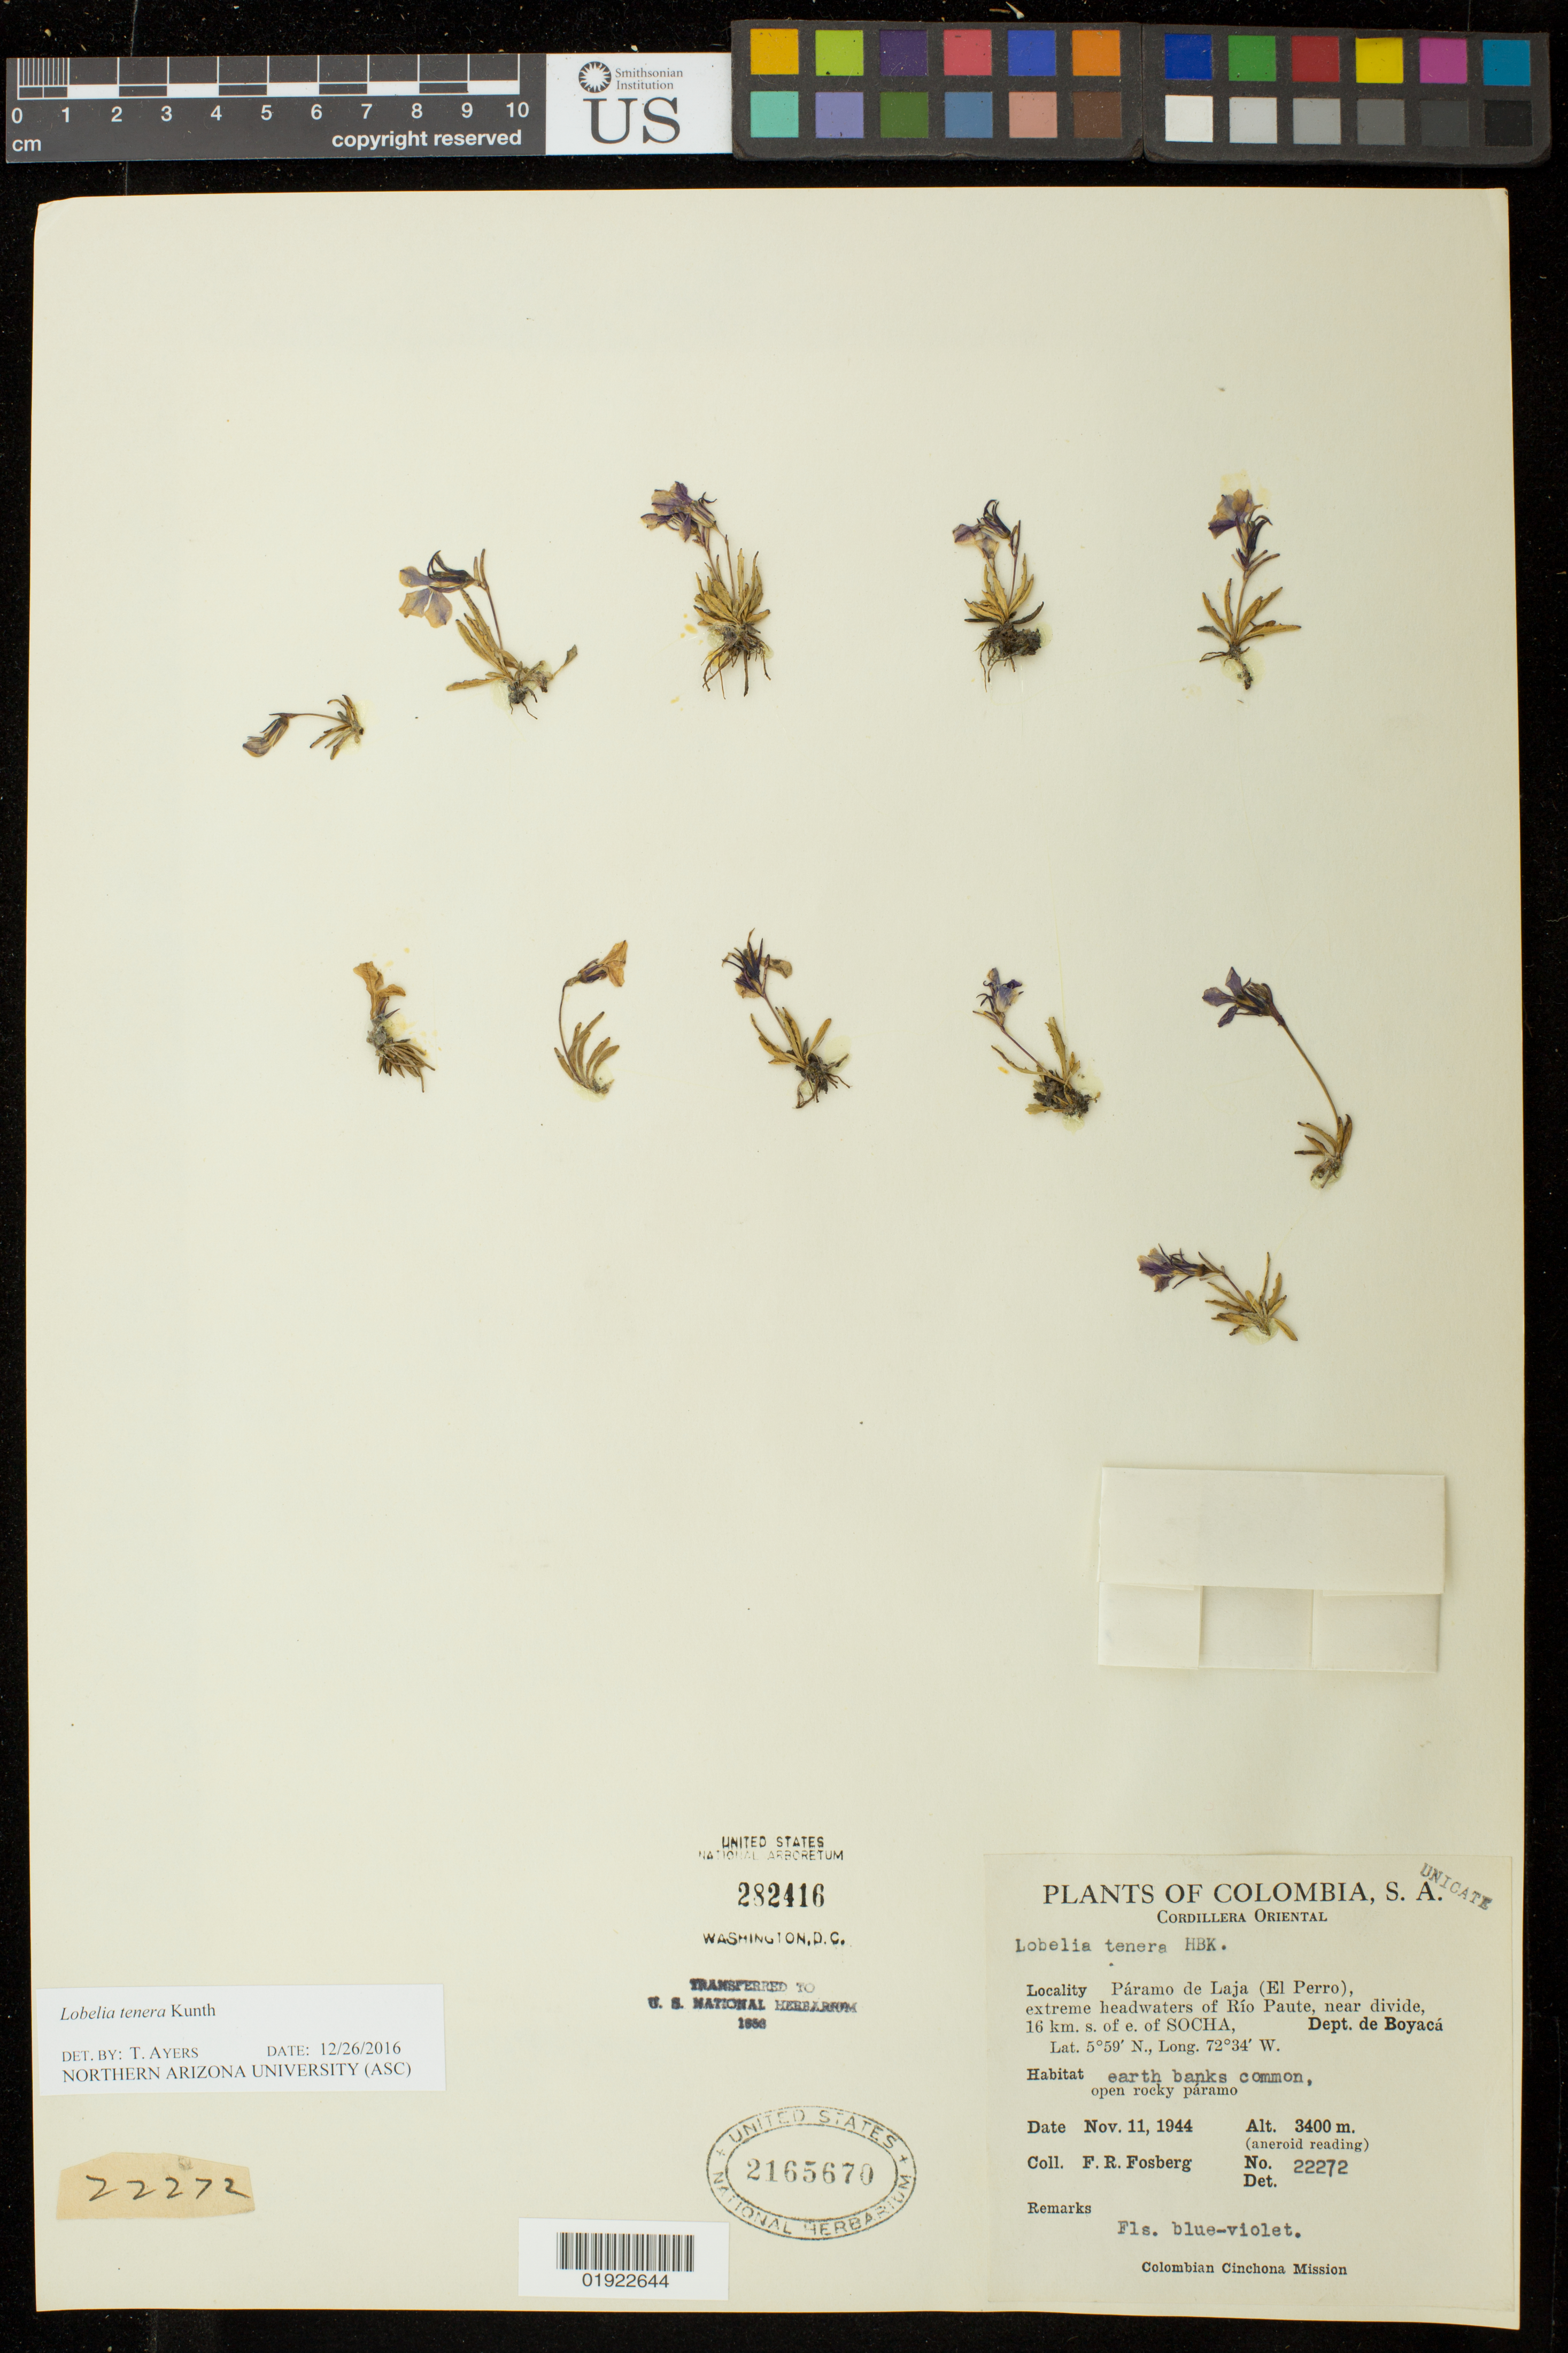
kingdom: Plantae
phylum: Tracheophyta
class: Magnoliopsida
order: Asterales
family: Campanulaceae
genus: Lobelia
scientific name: Lobelia tenera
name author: Kunth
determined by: Ayers, Tina J.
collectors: F. R. Fosberg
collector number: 22272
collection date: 1944-11-11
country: Colombia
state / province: Boyacá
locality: Paramo de Laja (El Perro), extreme headwaters of Rio Paute, near divide, 16 km. S. of E. of Socha.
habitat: Earth banks common, open rocky paramo.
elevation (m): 3400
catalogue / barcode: US 2165670